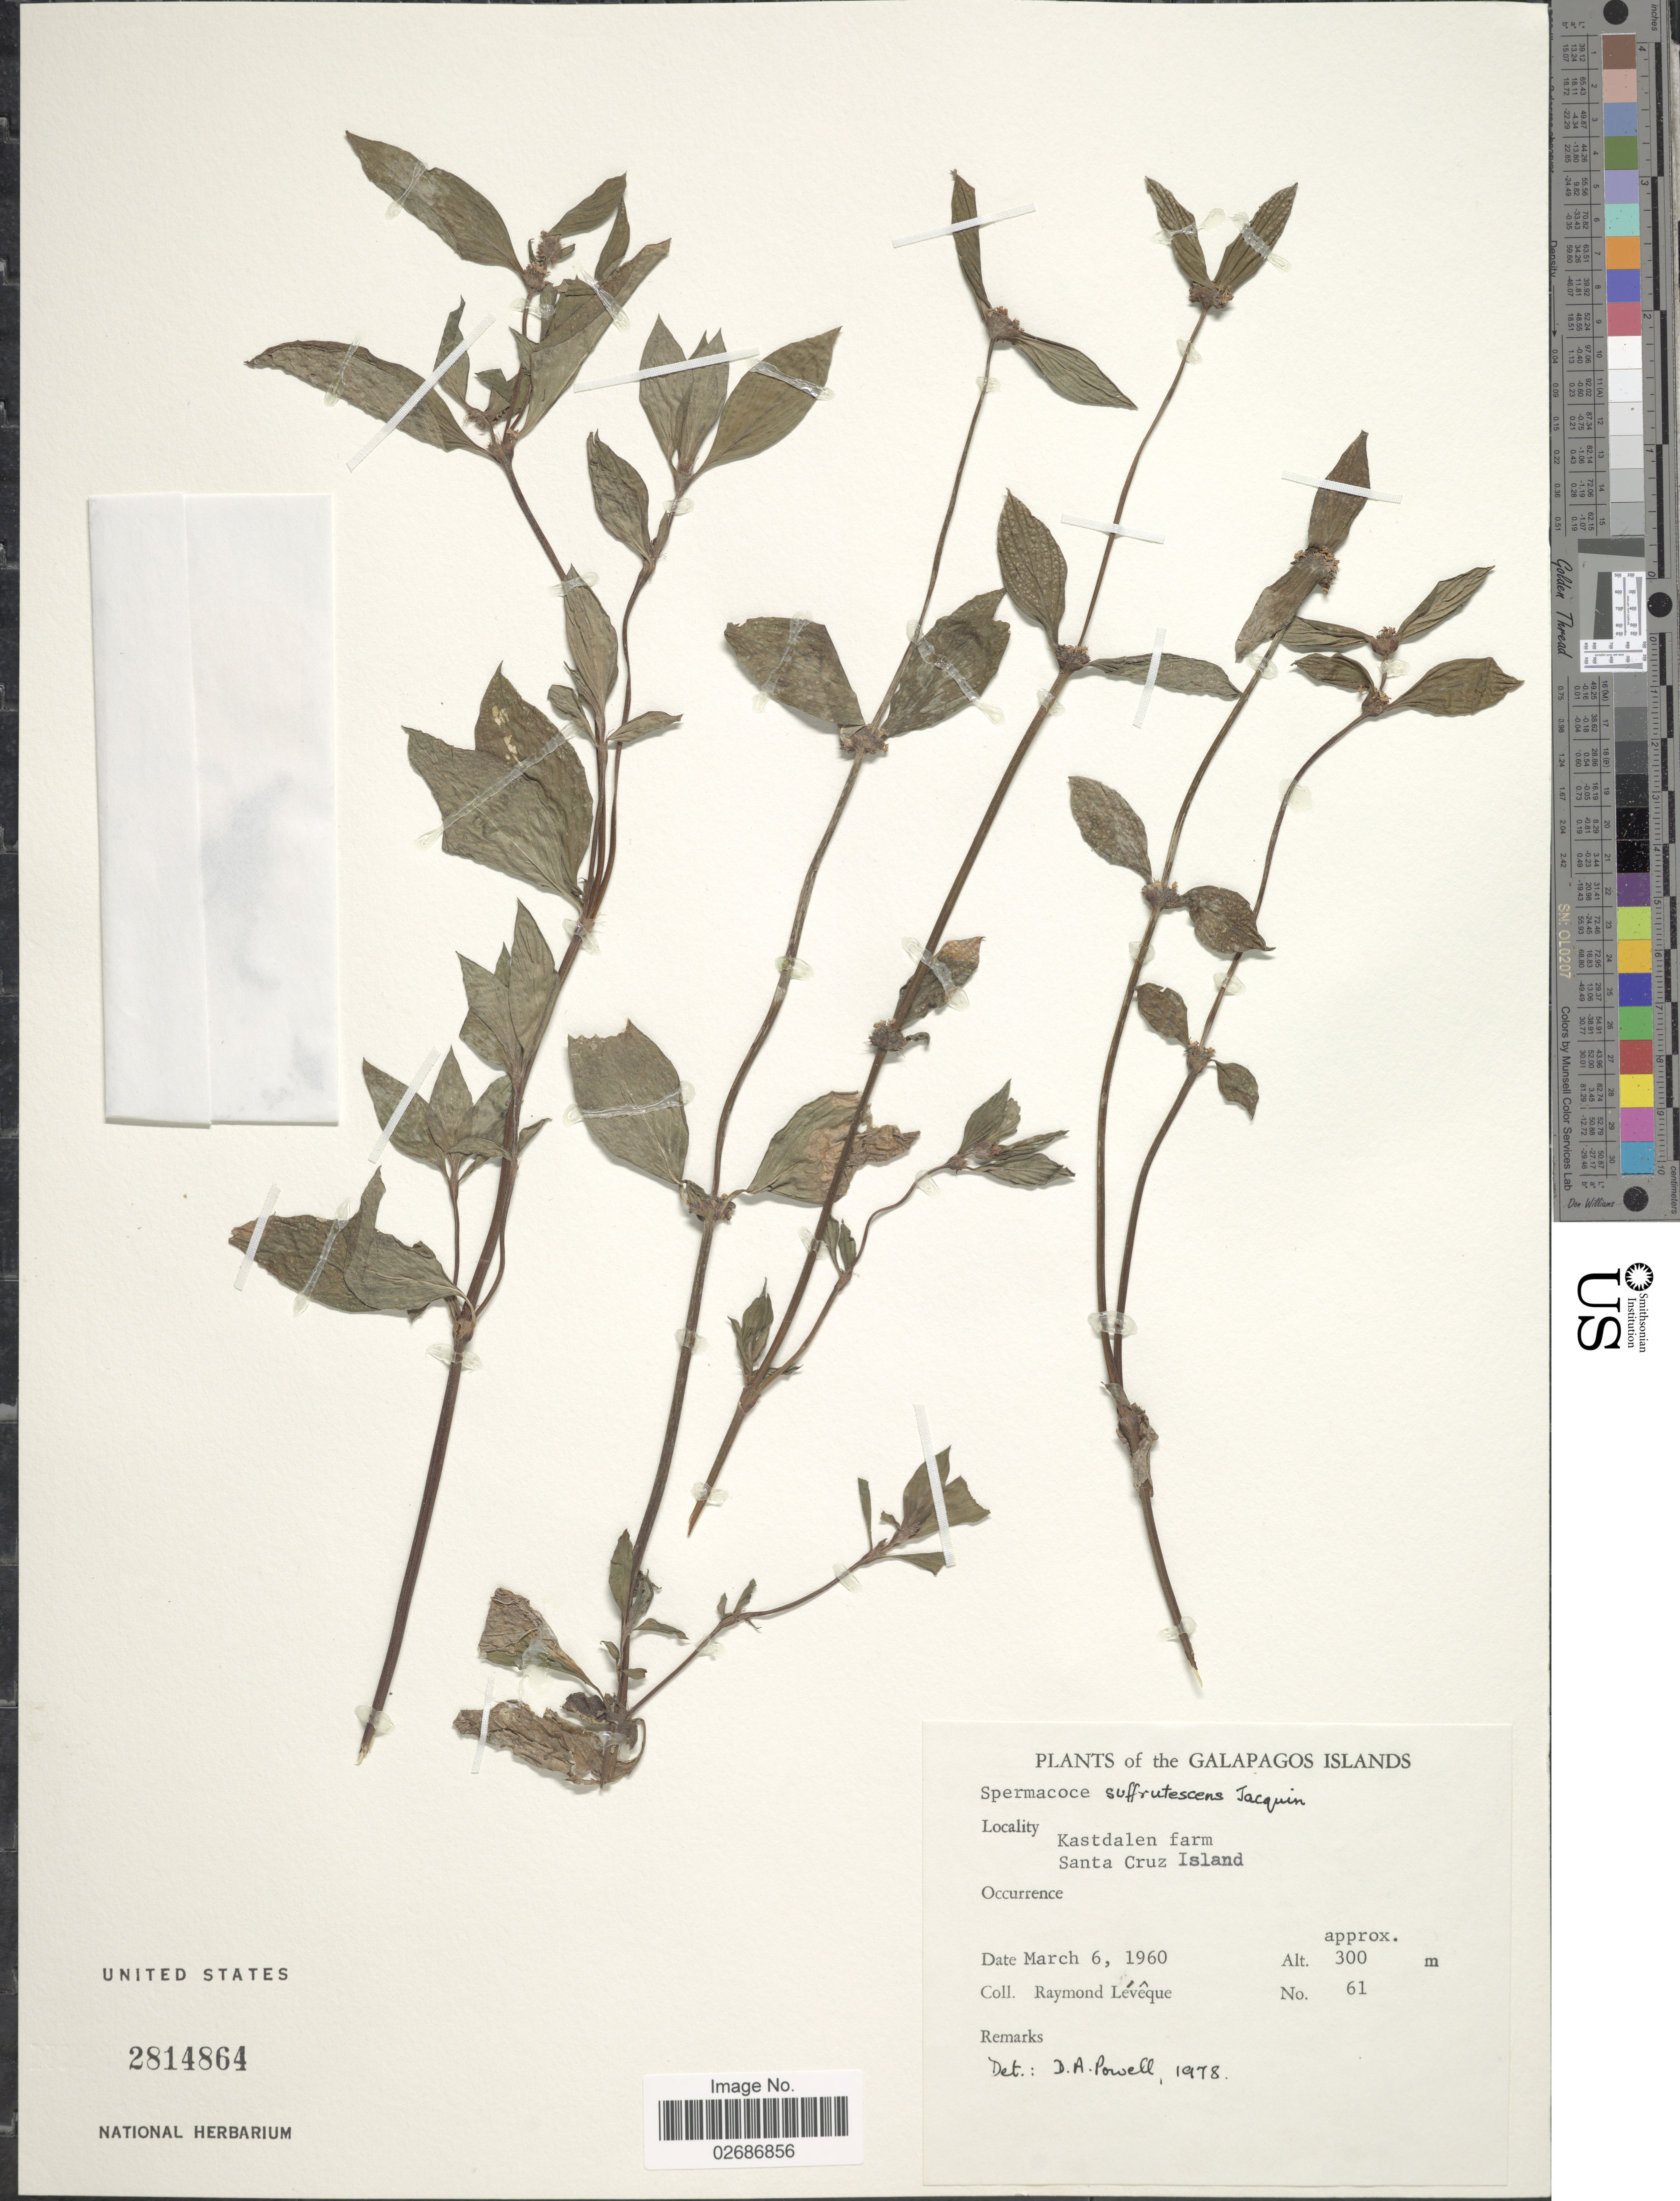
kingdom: Plantae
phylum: Tracheophyta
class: Magnoliopsida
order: Gentianales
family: Rubiaceae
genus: Borreria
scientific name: Borreria remota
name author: (Lam.) Bacigalupo & E.L. Cabral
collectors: R. Lévêque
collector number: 61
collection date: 1960-03-06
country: Ecuador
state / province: Colón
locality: Galapagos Islands, Kastdalen farm, Santa Cruz Island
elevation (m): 300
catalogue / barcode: US 2814864